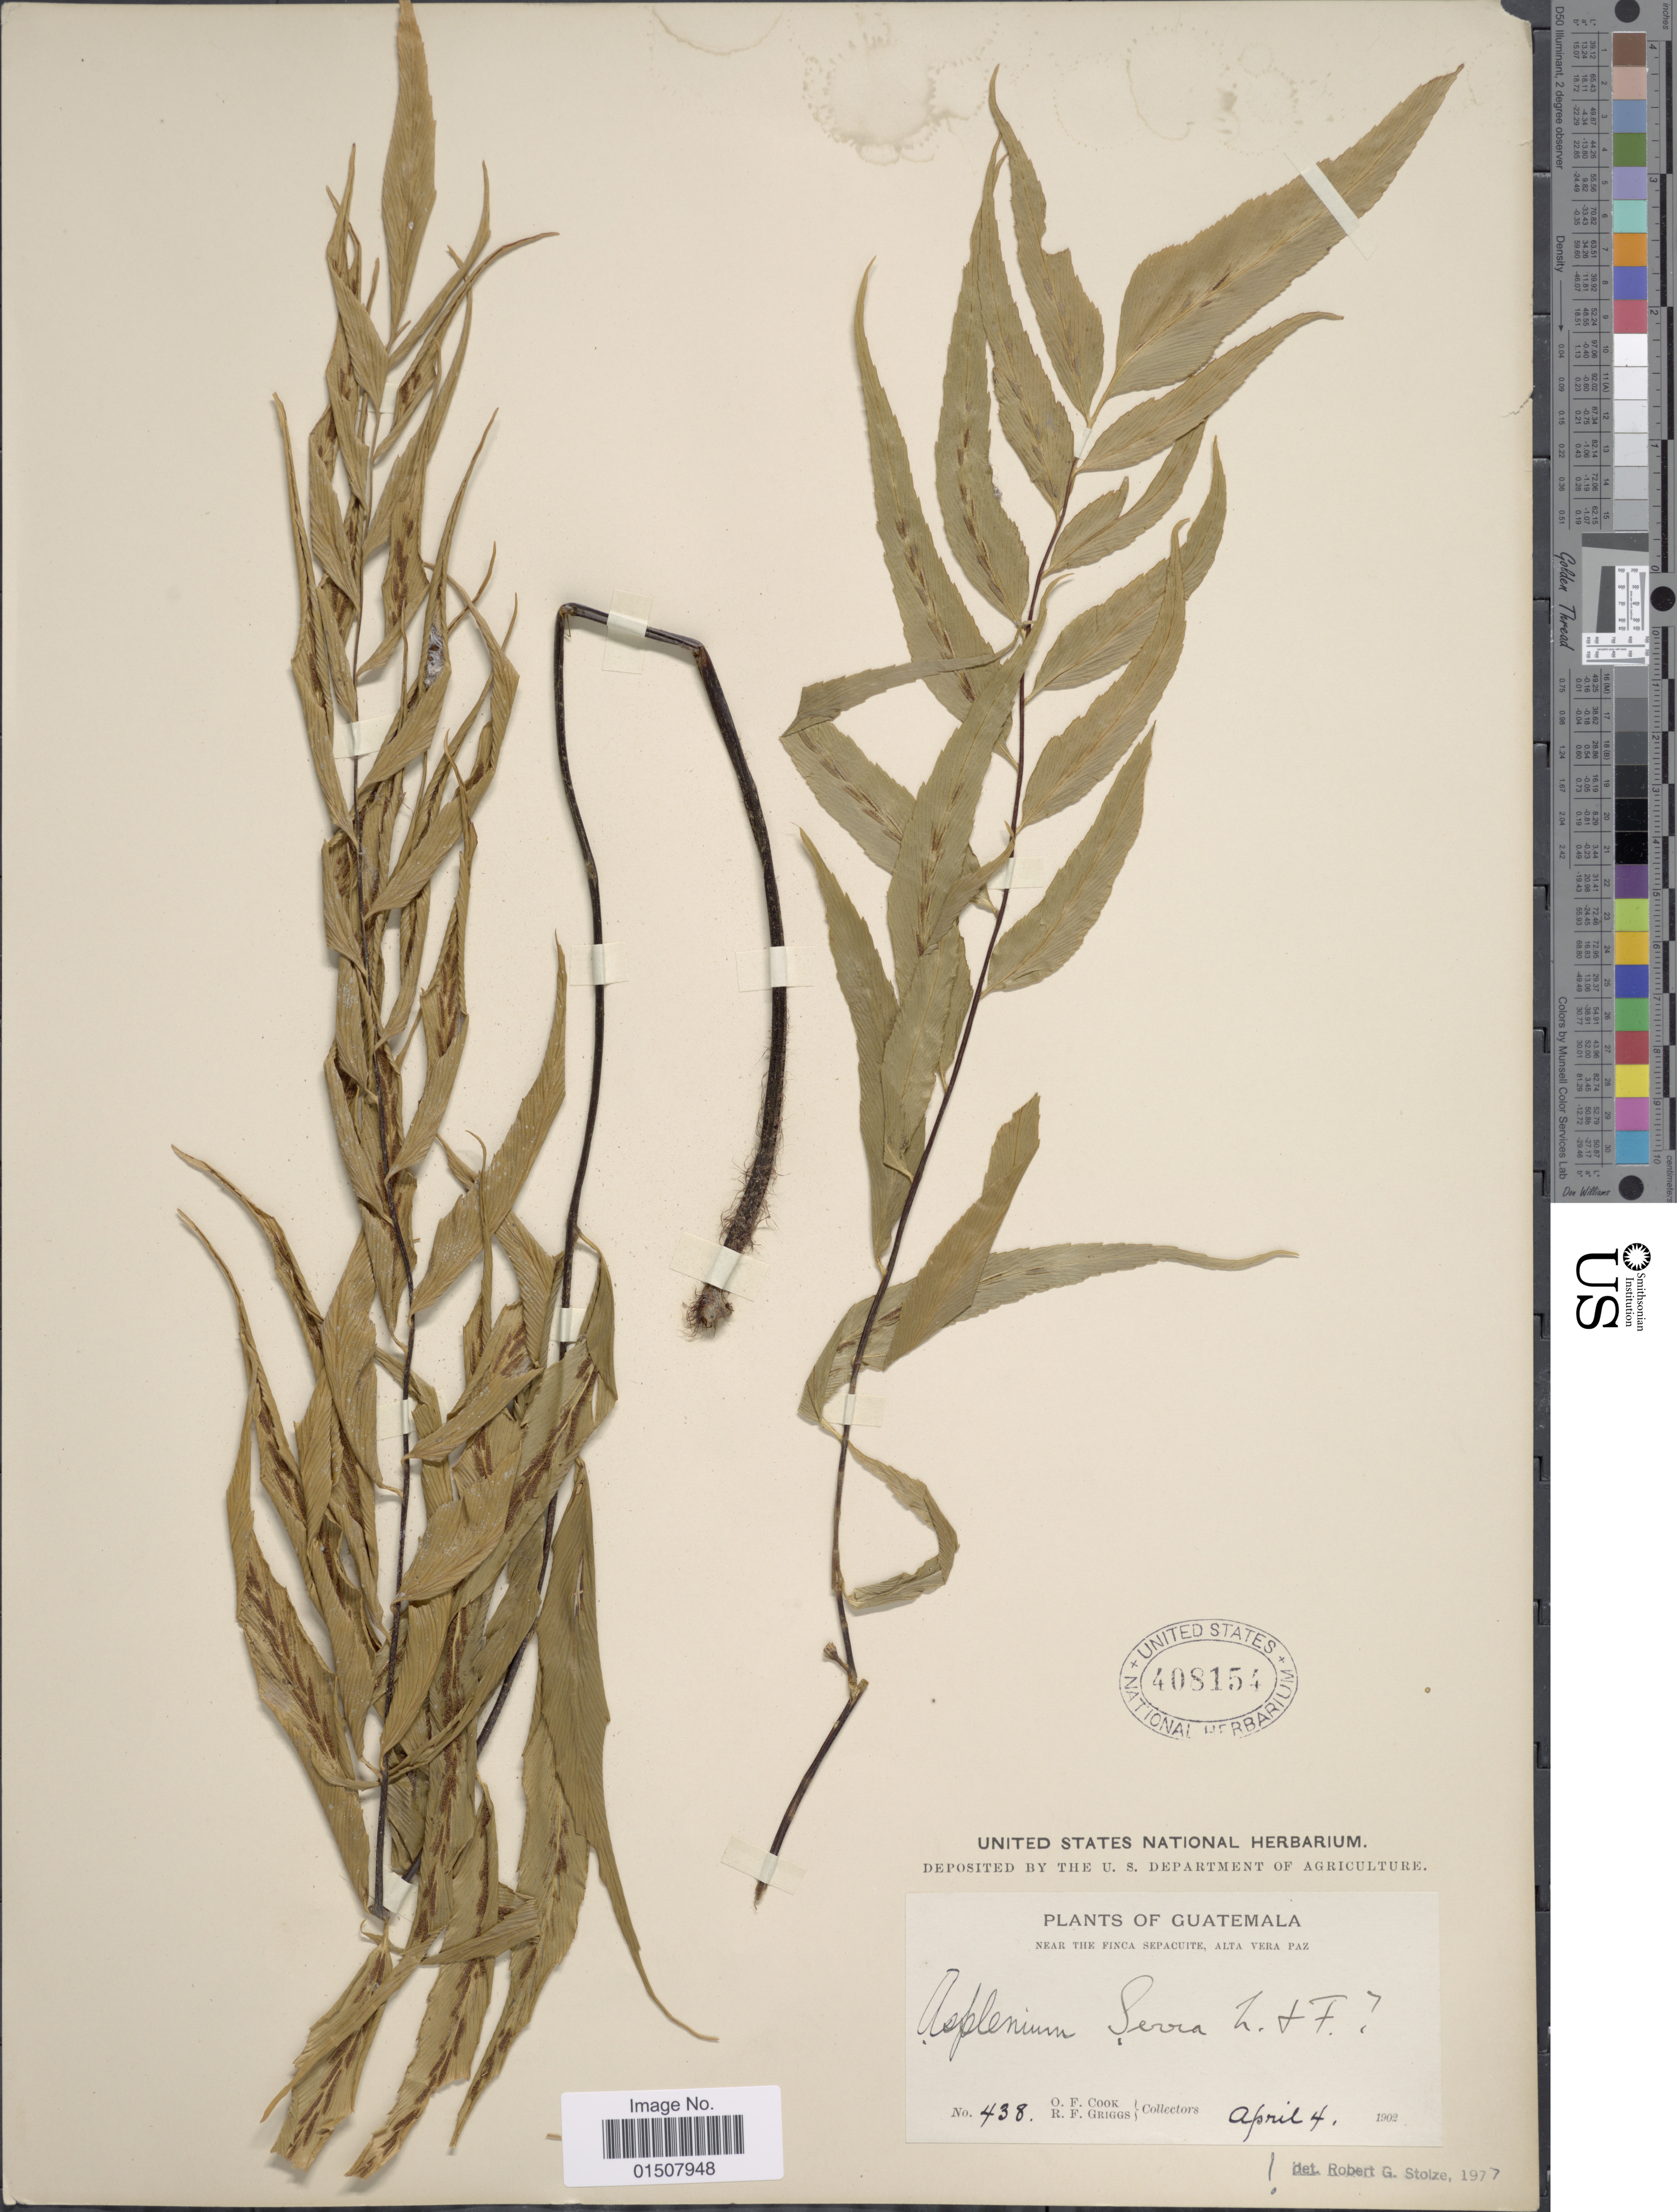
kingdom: Plantae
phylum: Tracheophyta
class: Polypodiopsida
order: Polypodiales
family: Aspleniaceae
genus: Asplenium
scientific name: Asplenium serra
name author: Langsd. & Fisch.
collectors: O. F. Cook & R. F. Griggs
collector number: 438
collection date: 1902-04-04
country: Guatemala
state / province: Alta Verapaz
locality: Near the Finca Sepacuite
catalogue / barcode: US 408154